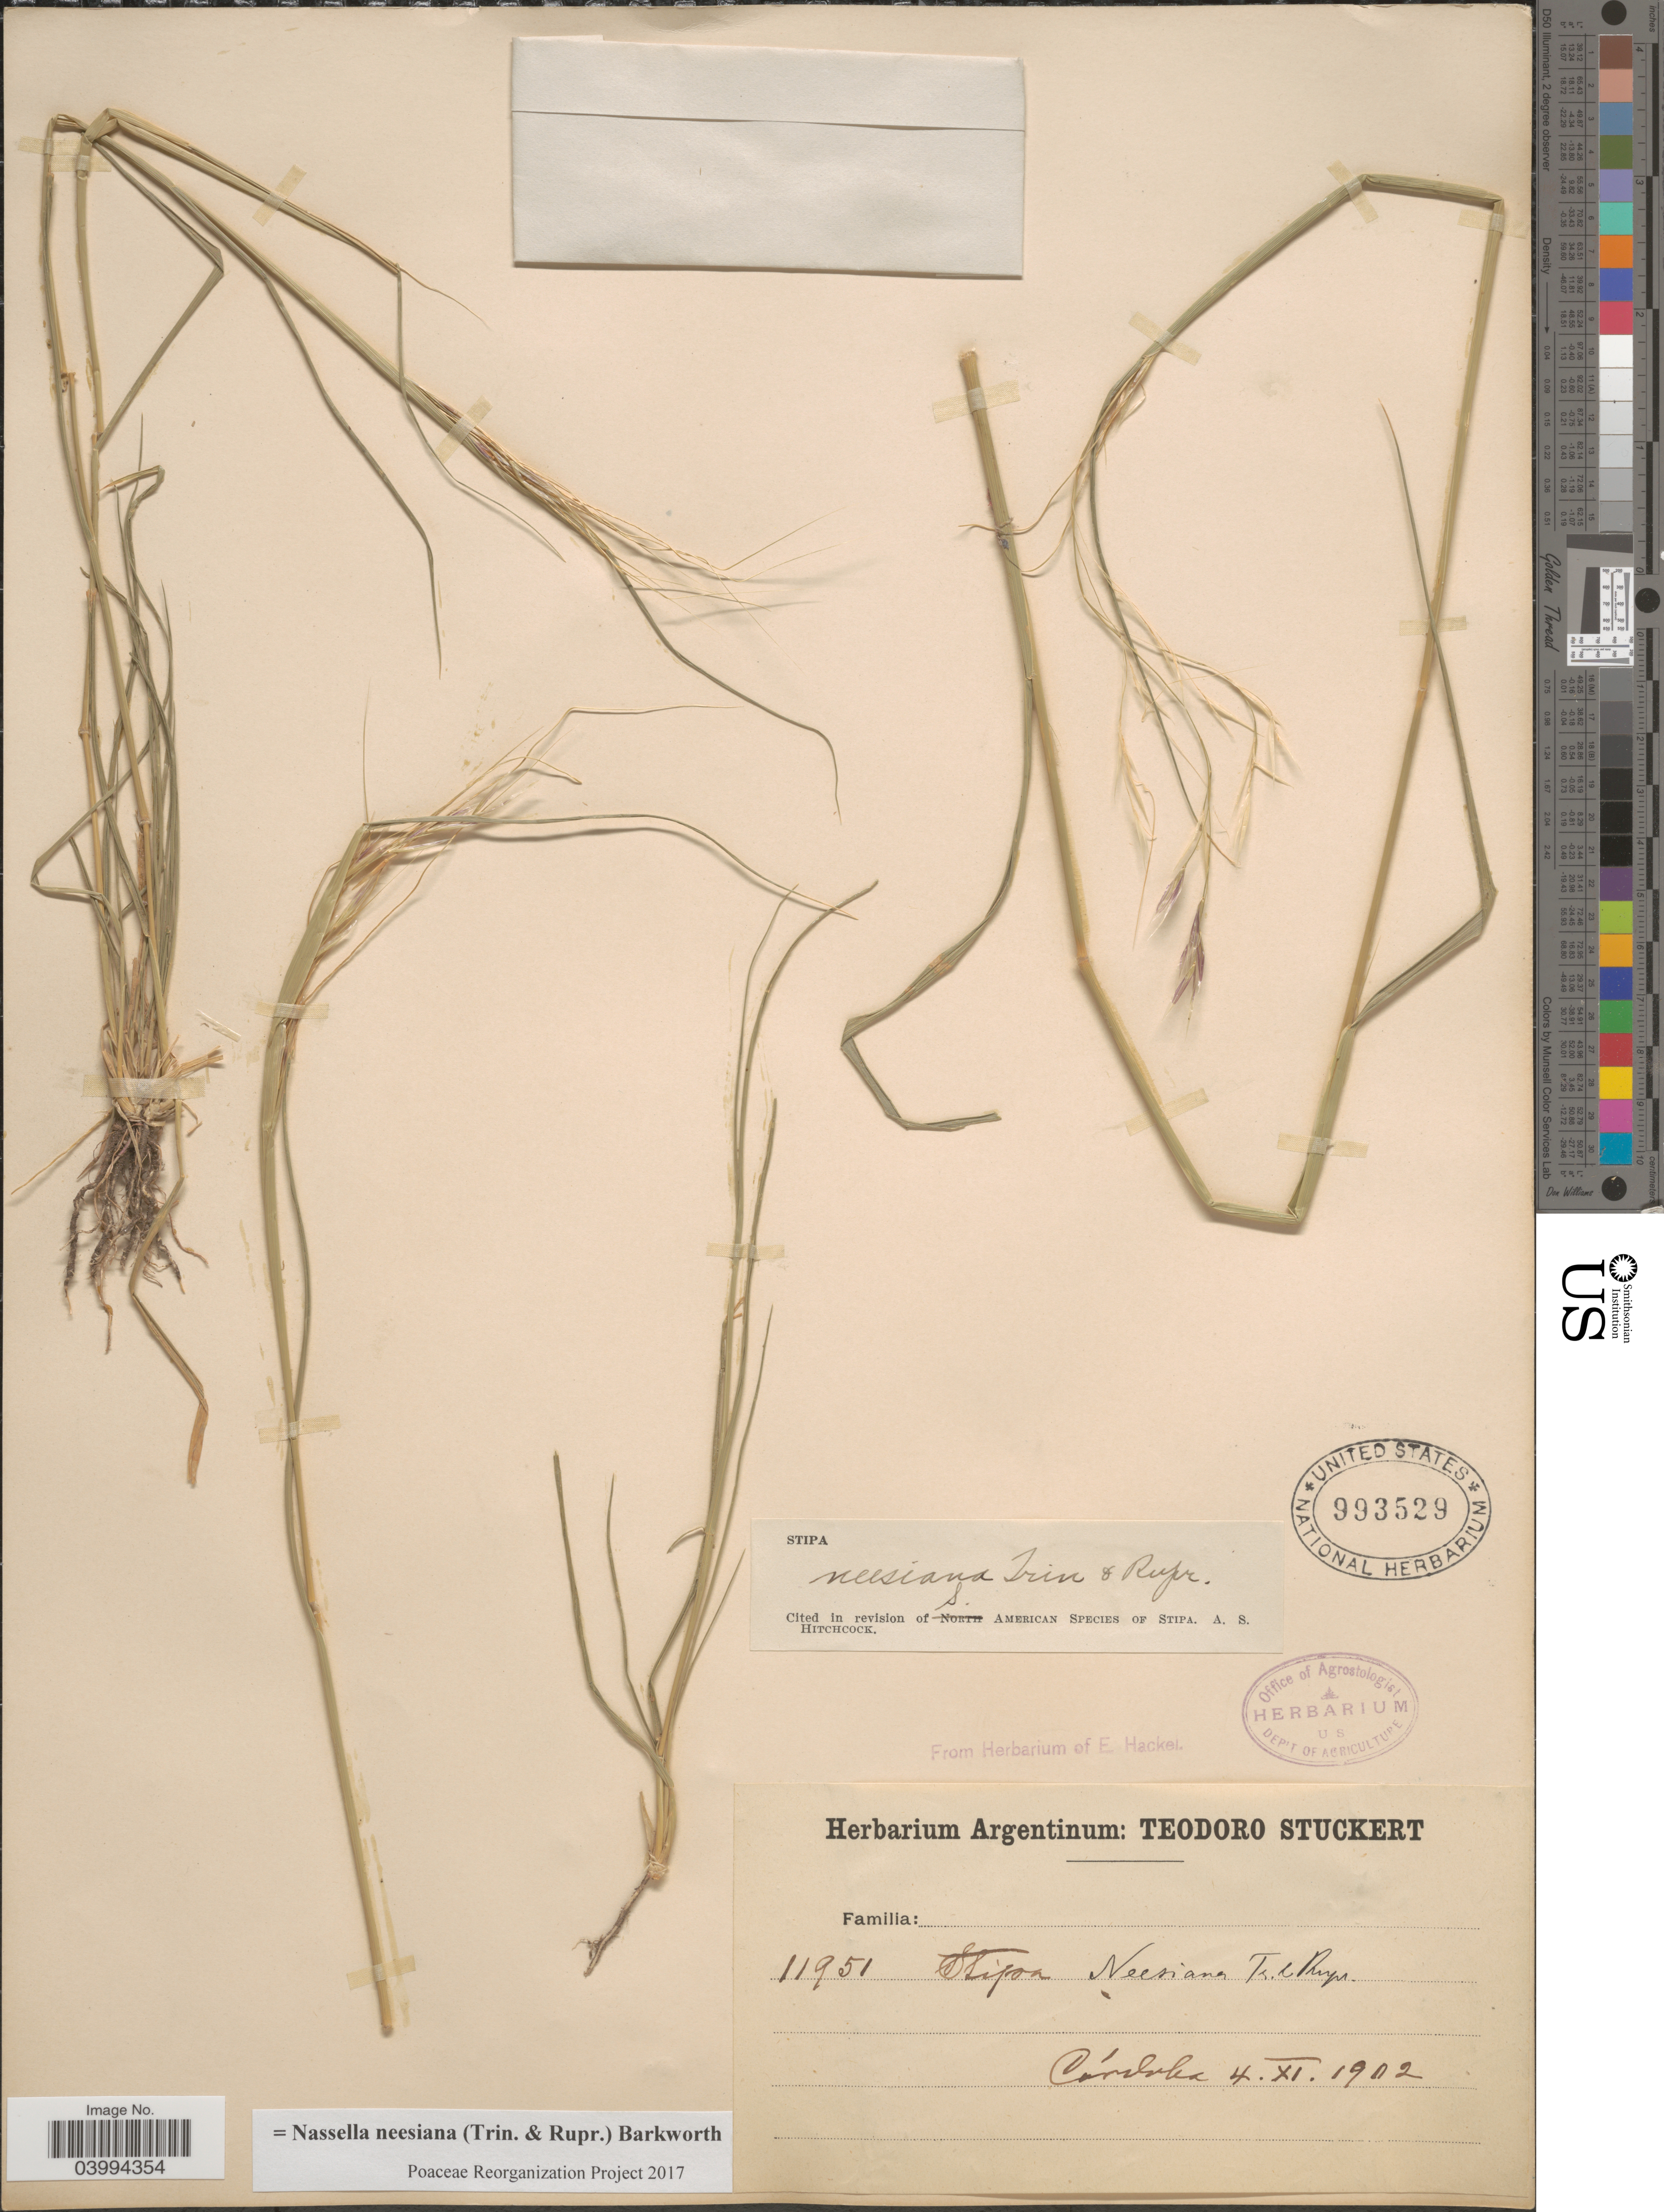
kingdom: Plantae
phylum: Tracheophyta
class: Liliopsida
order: Poales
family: Poaceae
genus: Nassella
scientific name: Nassella neesiana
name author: (Trin. & Rupr.) Barkworth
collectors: T. Stuckert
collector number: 11951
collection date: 1902-11-04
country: Argentina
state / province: Cordoba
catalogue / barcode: US 993529